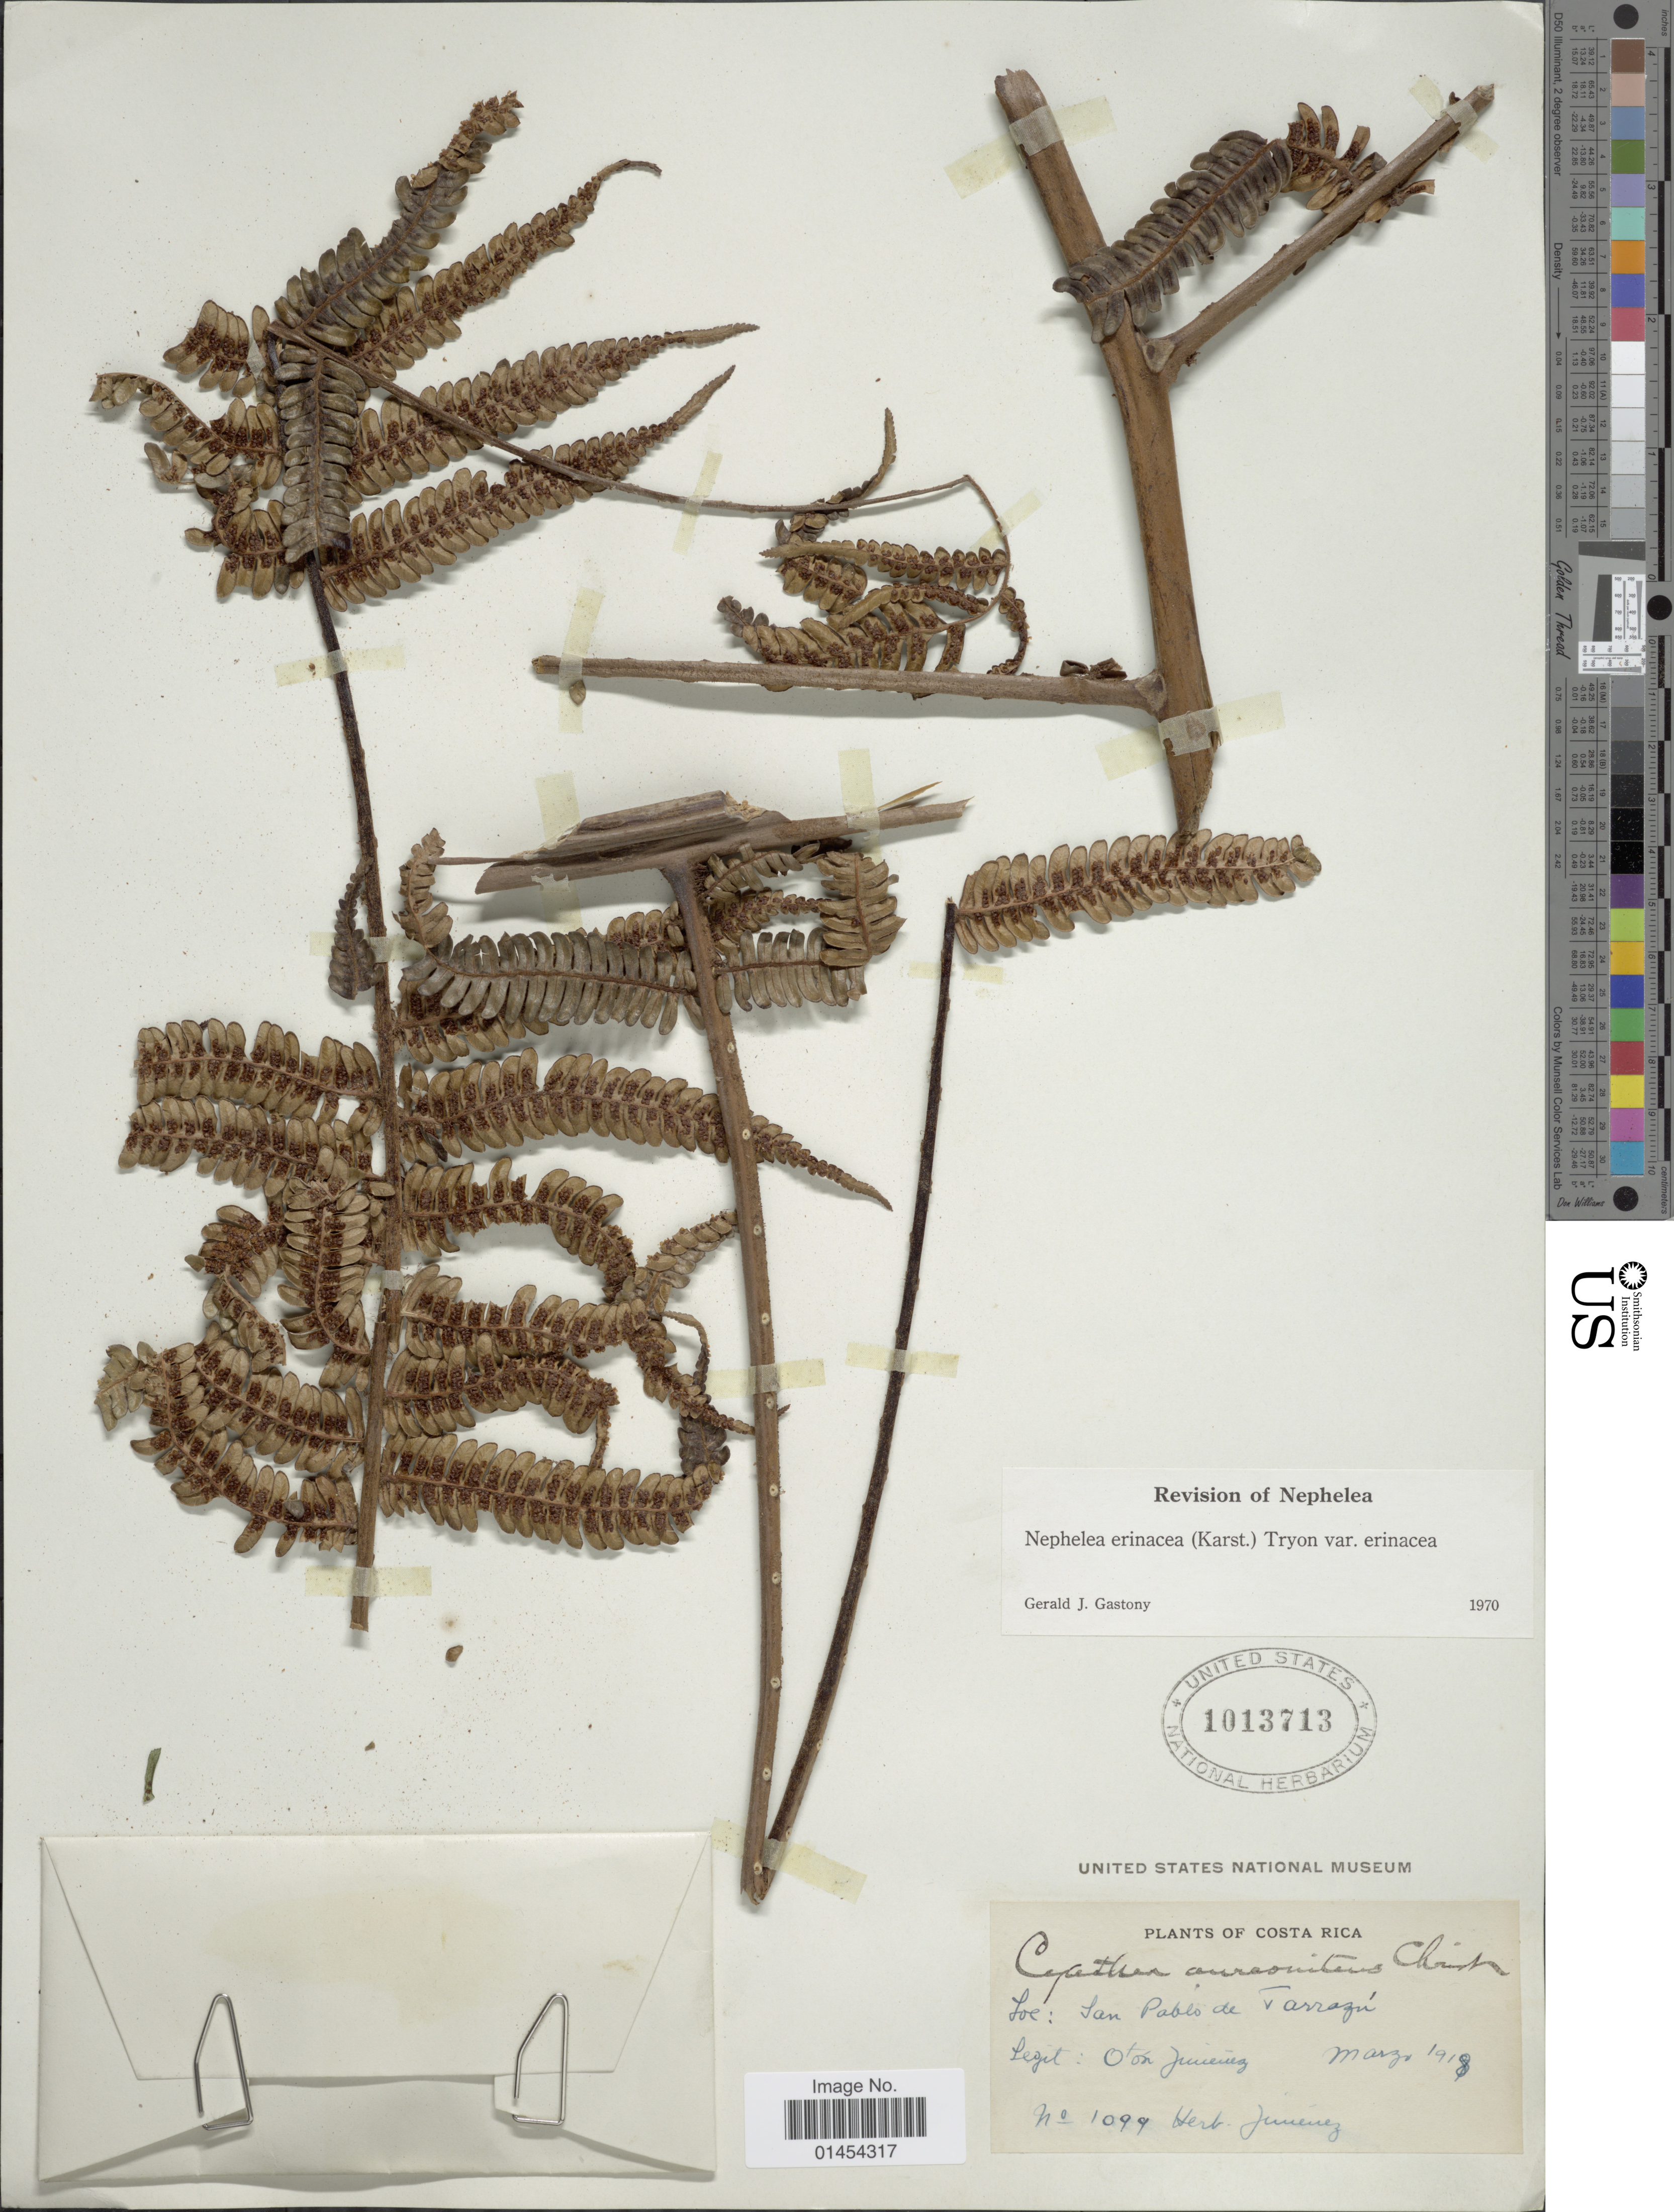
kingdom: Plantae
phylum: Tracheophyta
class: Polypodiopsida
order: Cyatheales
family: Cyatheaceae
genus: Alsophila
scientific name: Alsophila erinacea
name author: (H. Karst.) D.S. Conant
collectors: O. Jimenez L.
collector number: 1099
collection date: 1918-03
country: Costa Rica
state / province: San José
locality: San Pablo de Tarrazú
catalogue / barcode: US 1013713